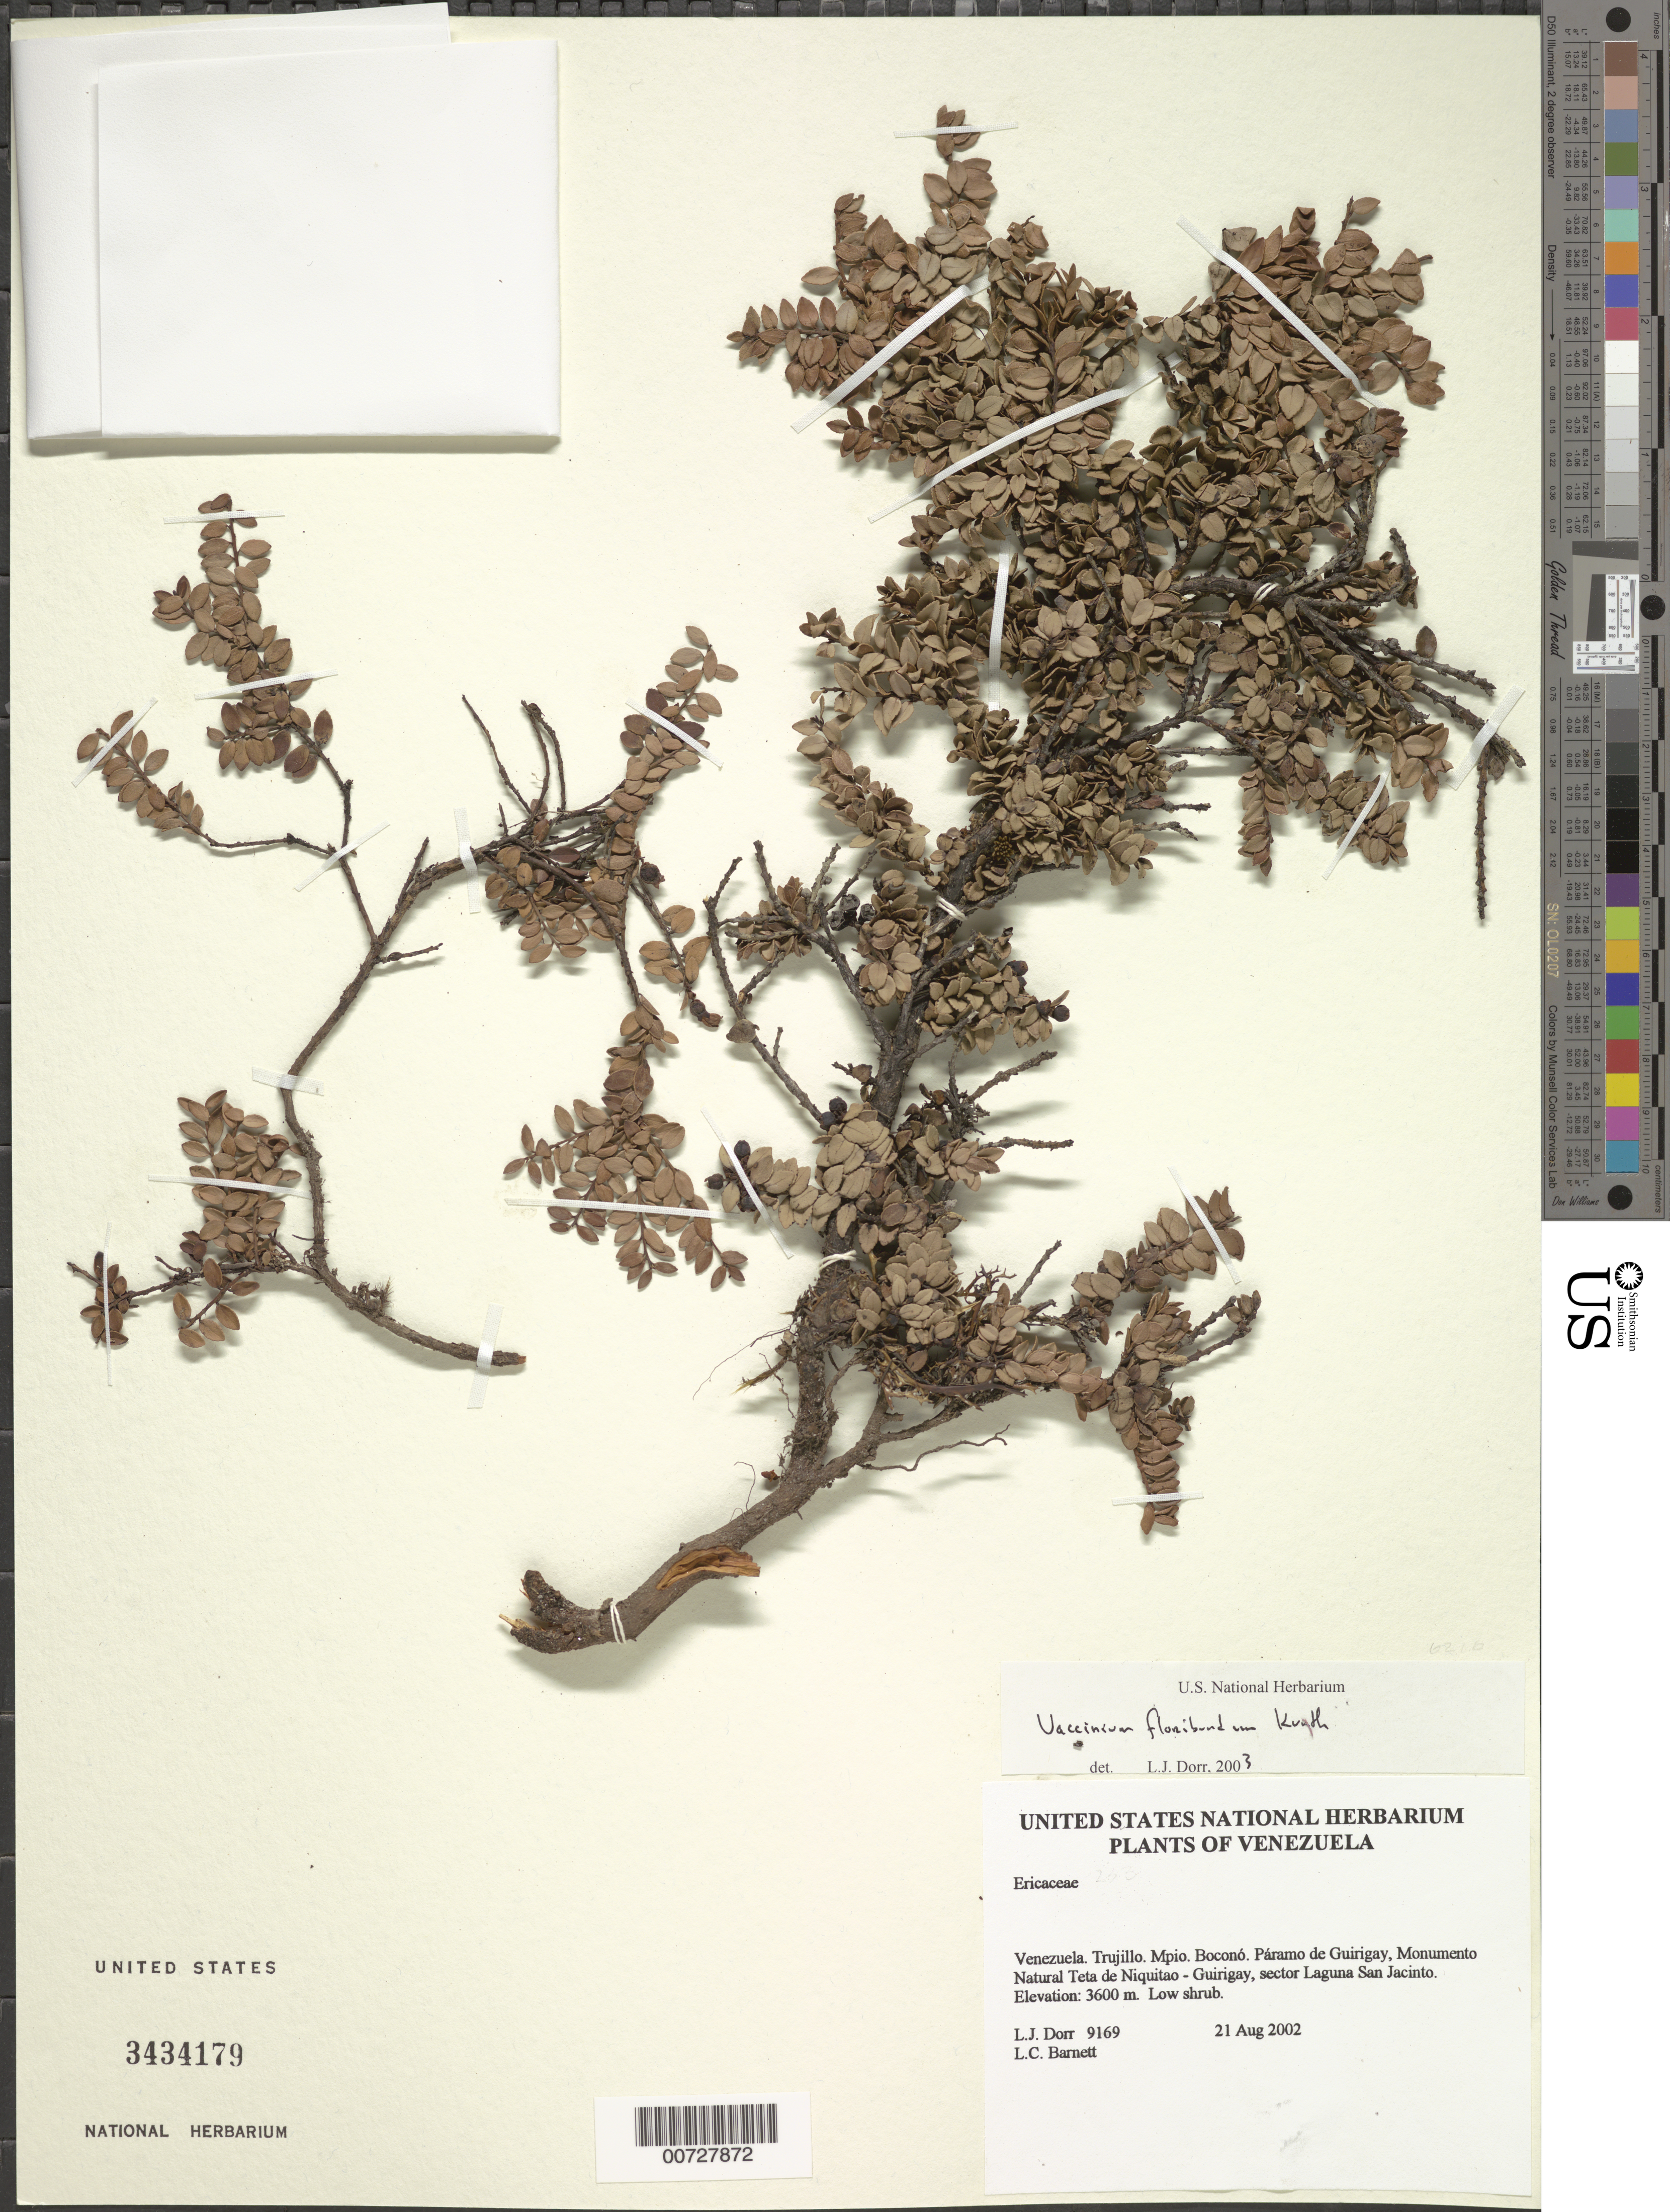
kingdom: Plantae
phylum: Tracheophyta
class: Magnoliopsida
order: Ericales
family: Ericaceae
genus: Vaccinium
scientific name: Vaccinium floribundum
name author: Kunth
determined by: Dorr, L. J., (BOT), Smithsonian Institution - National Museum of Natural History (UNITED STATES)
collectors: L. J. Dorr & L. C. Barnett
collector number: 9169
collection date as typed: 21 Aug 2002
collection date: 2002-08-21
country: Venezuela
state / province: Trujillo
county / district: Boconó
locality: Páramo de Guirigay, Monumento Natural Teta de Niquitao - Guirigay, sector Laguna San Jacinto.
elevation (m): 3600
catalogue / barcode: US 3434179